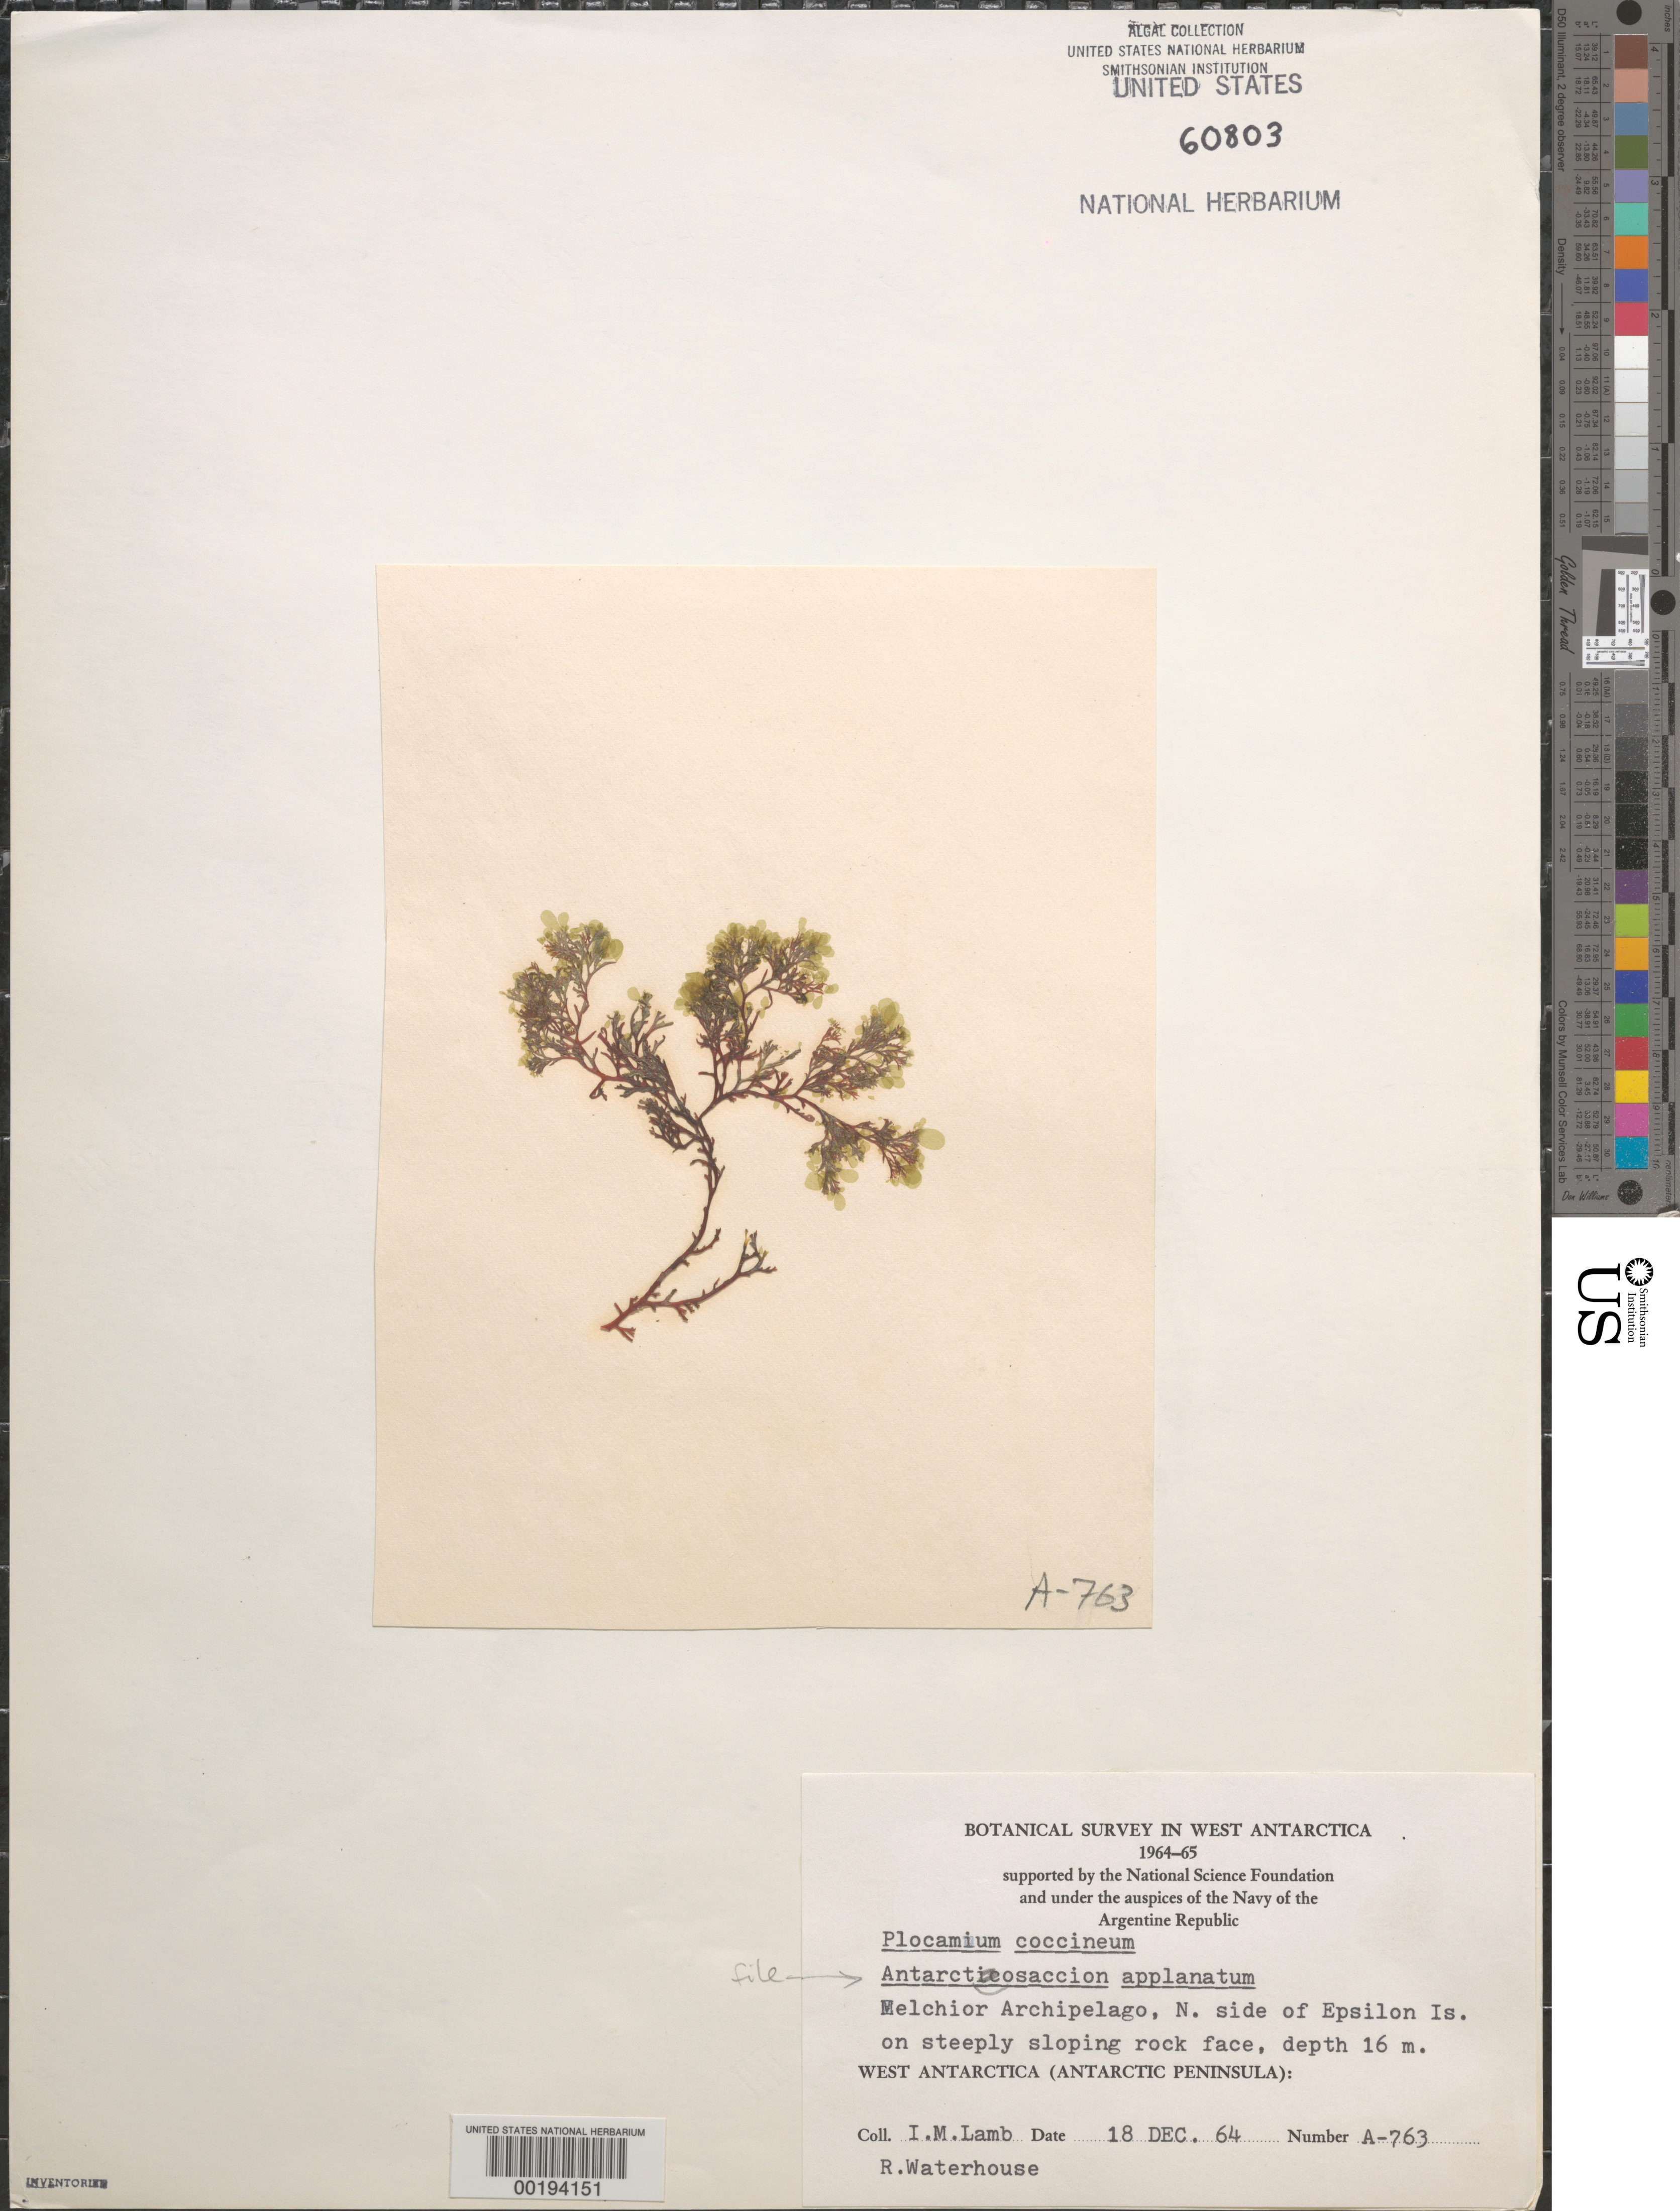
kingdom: Chromista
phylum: Ochrophyta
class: Chrysomerophyceae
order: Chrysomeridales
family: Chrysomeridaceae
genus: Antarctosaccion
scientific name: Antarctosaccion applanatum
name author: (Gain) Delépine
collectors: I. M. Lamb & R. Waterhouse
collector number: A-763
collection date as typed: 18 Dec 1964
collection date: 1964-12-18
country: Antarctica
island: Epsilon Island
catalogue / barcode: US 60803